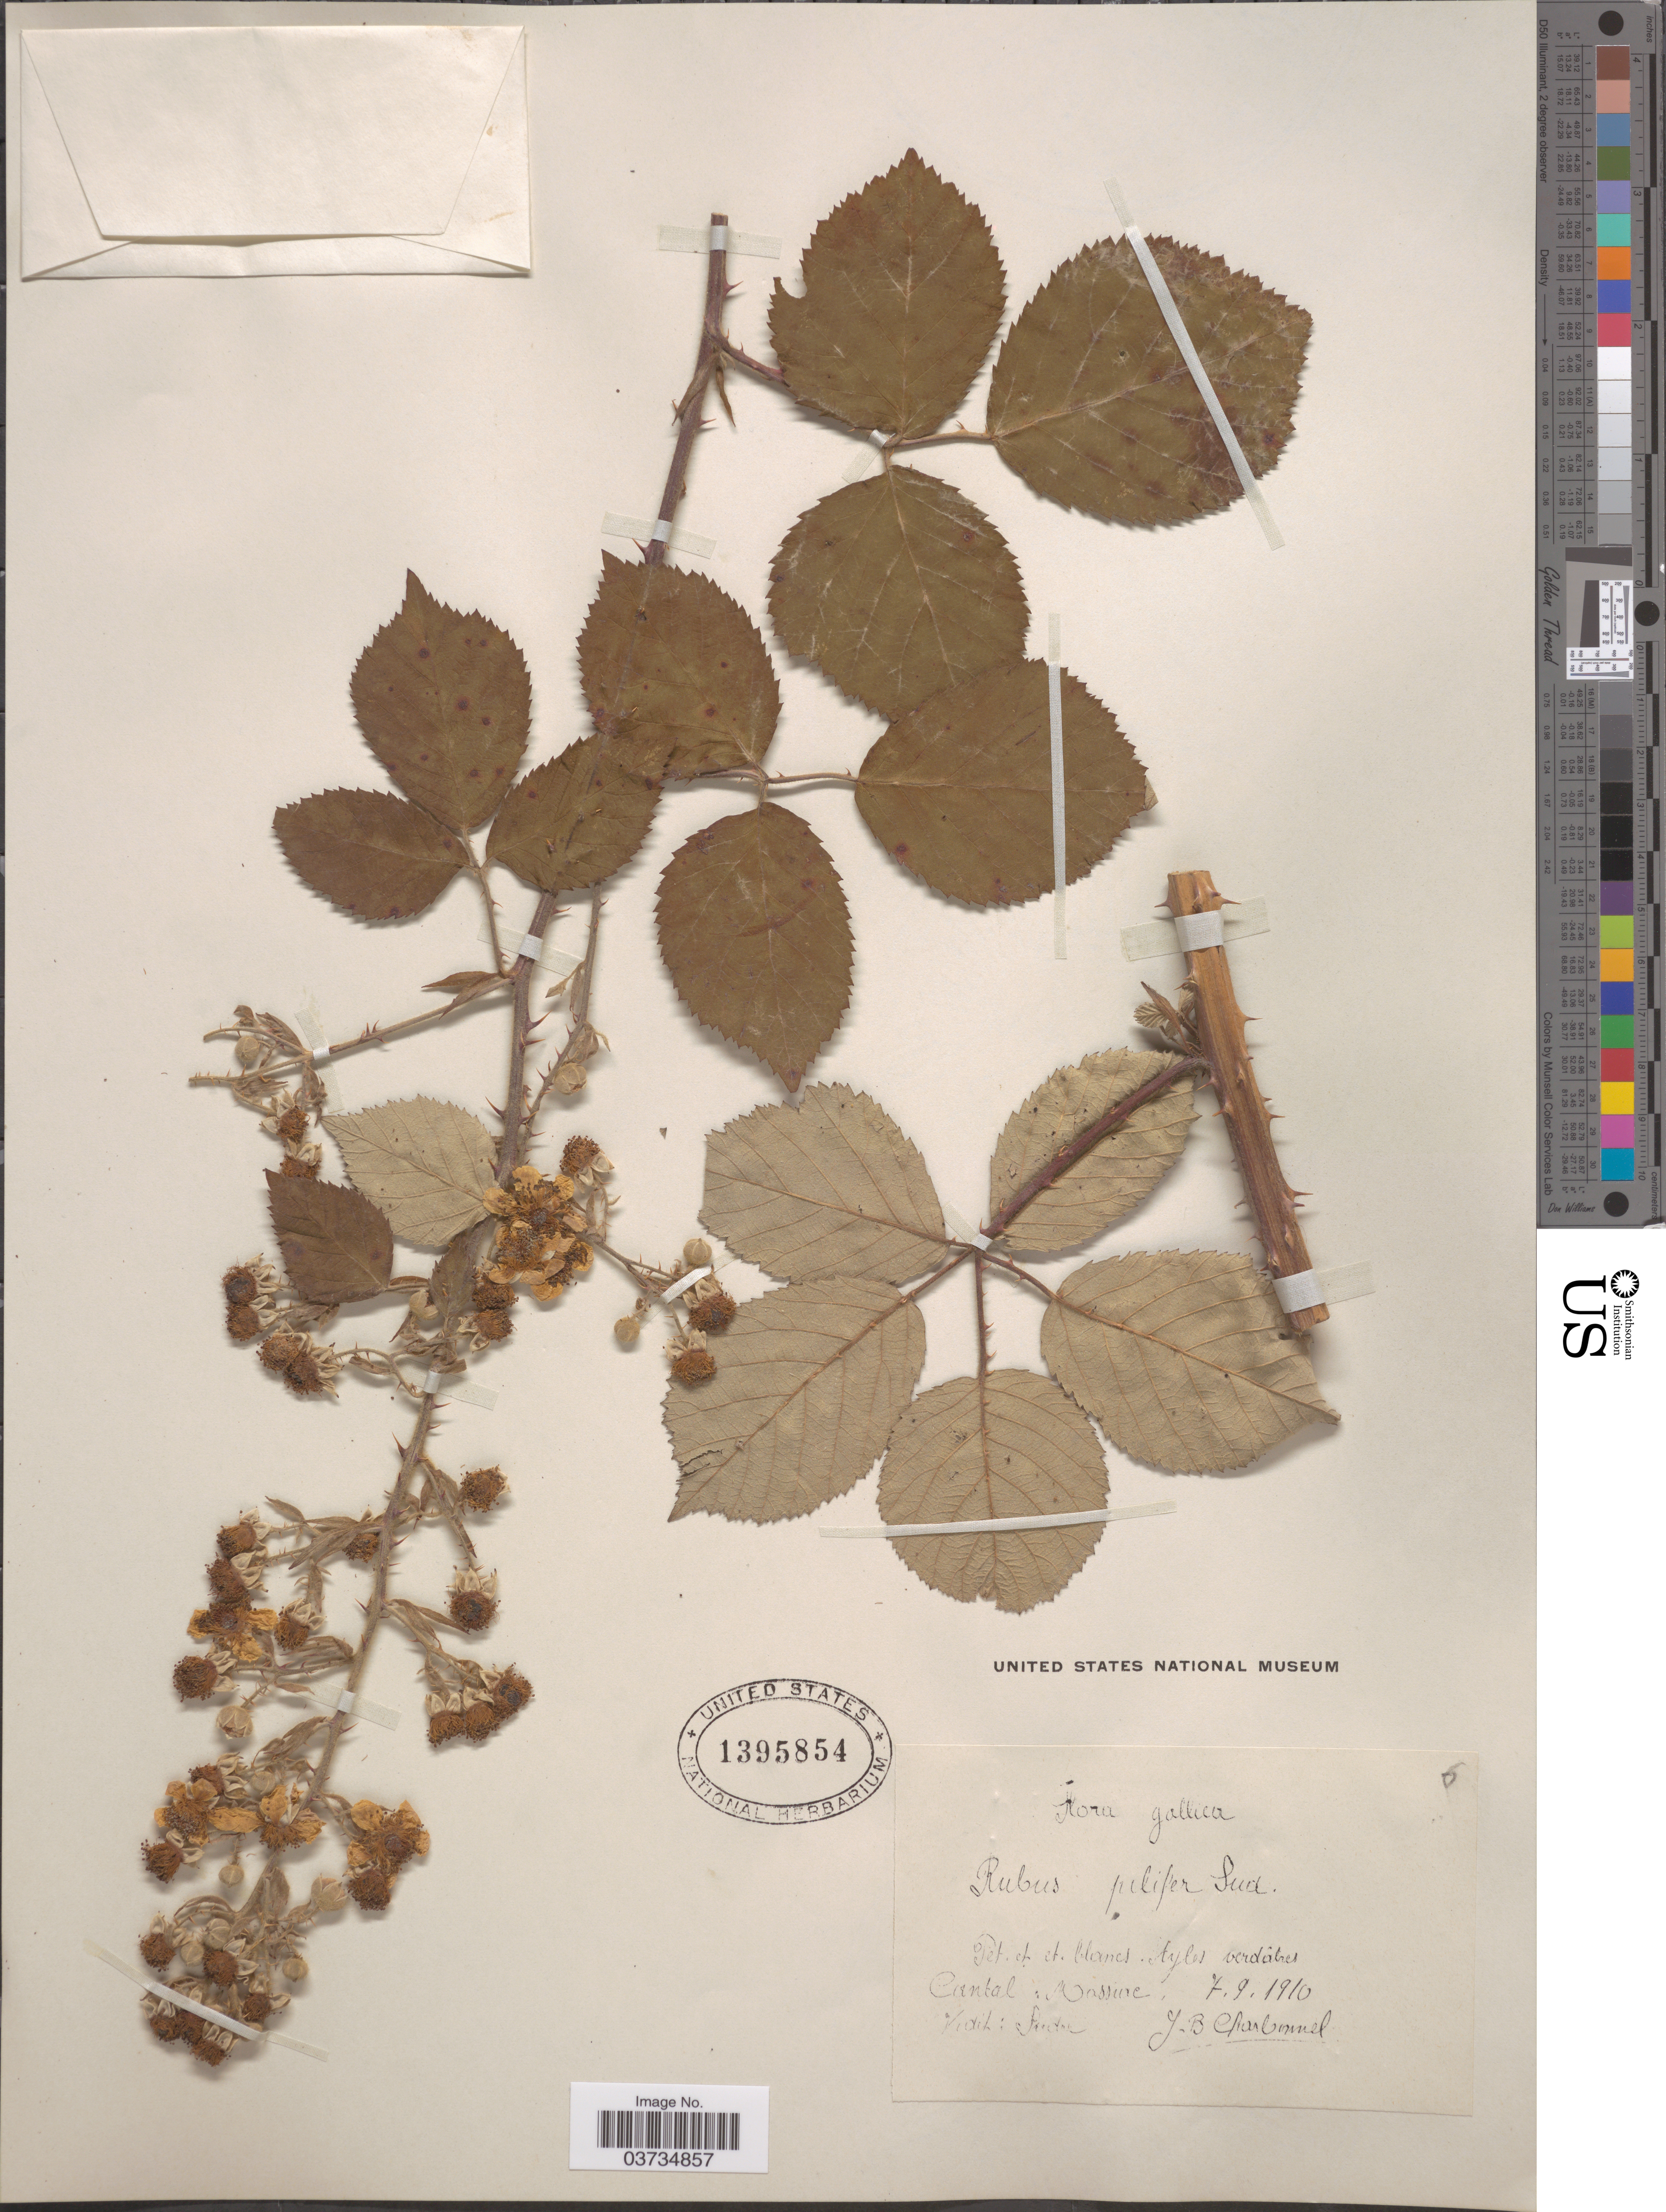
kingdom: Plantae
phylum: Tracheophyta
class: Magnoliopsida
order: Rosales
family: Rosaceae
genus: Rubus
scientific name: Rubus pilifer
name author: Sudre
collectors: J. Charbonnel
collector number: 6*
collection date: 1910-09-07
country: France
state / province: Auvergne-Rhône-Alpes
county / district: Cantal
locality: Gallica. Cantal: Massiac. Vidit: Sudre.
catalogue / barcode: US 1395854